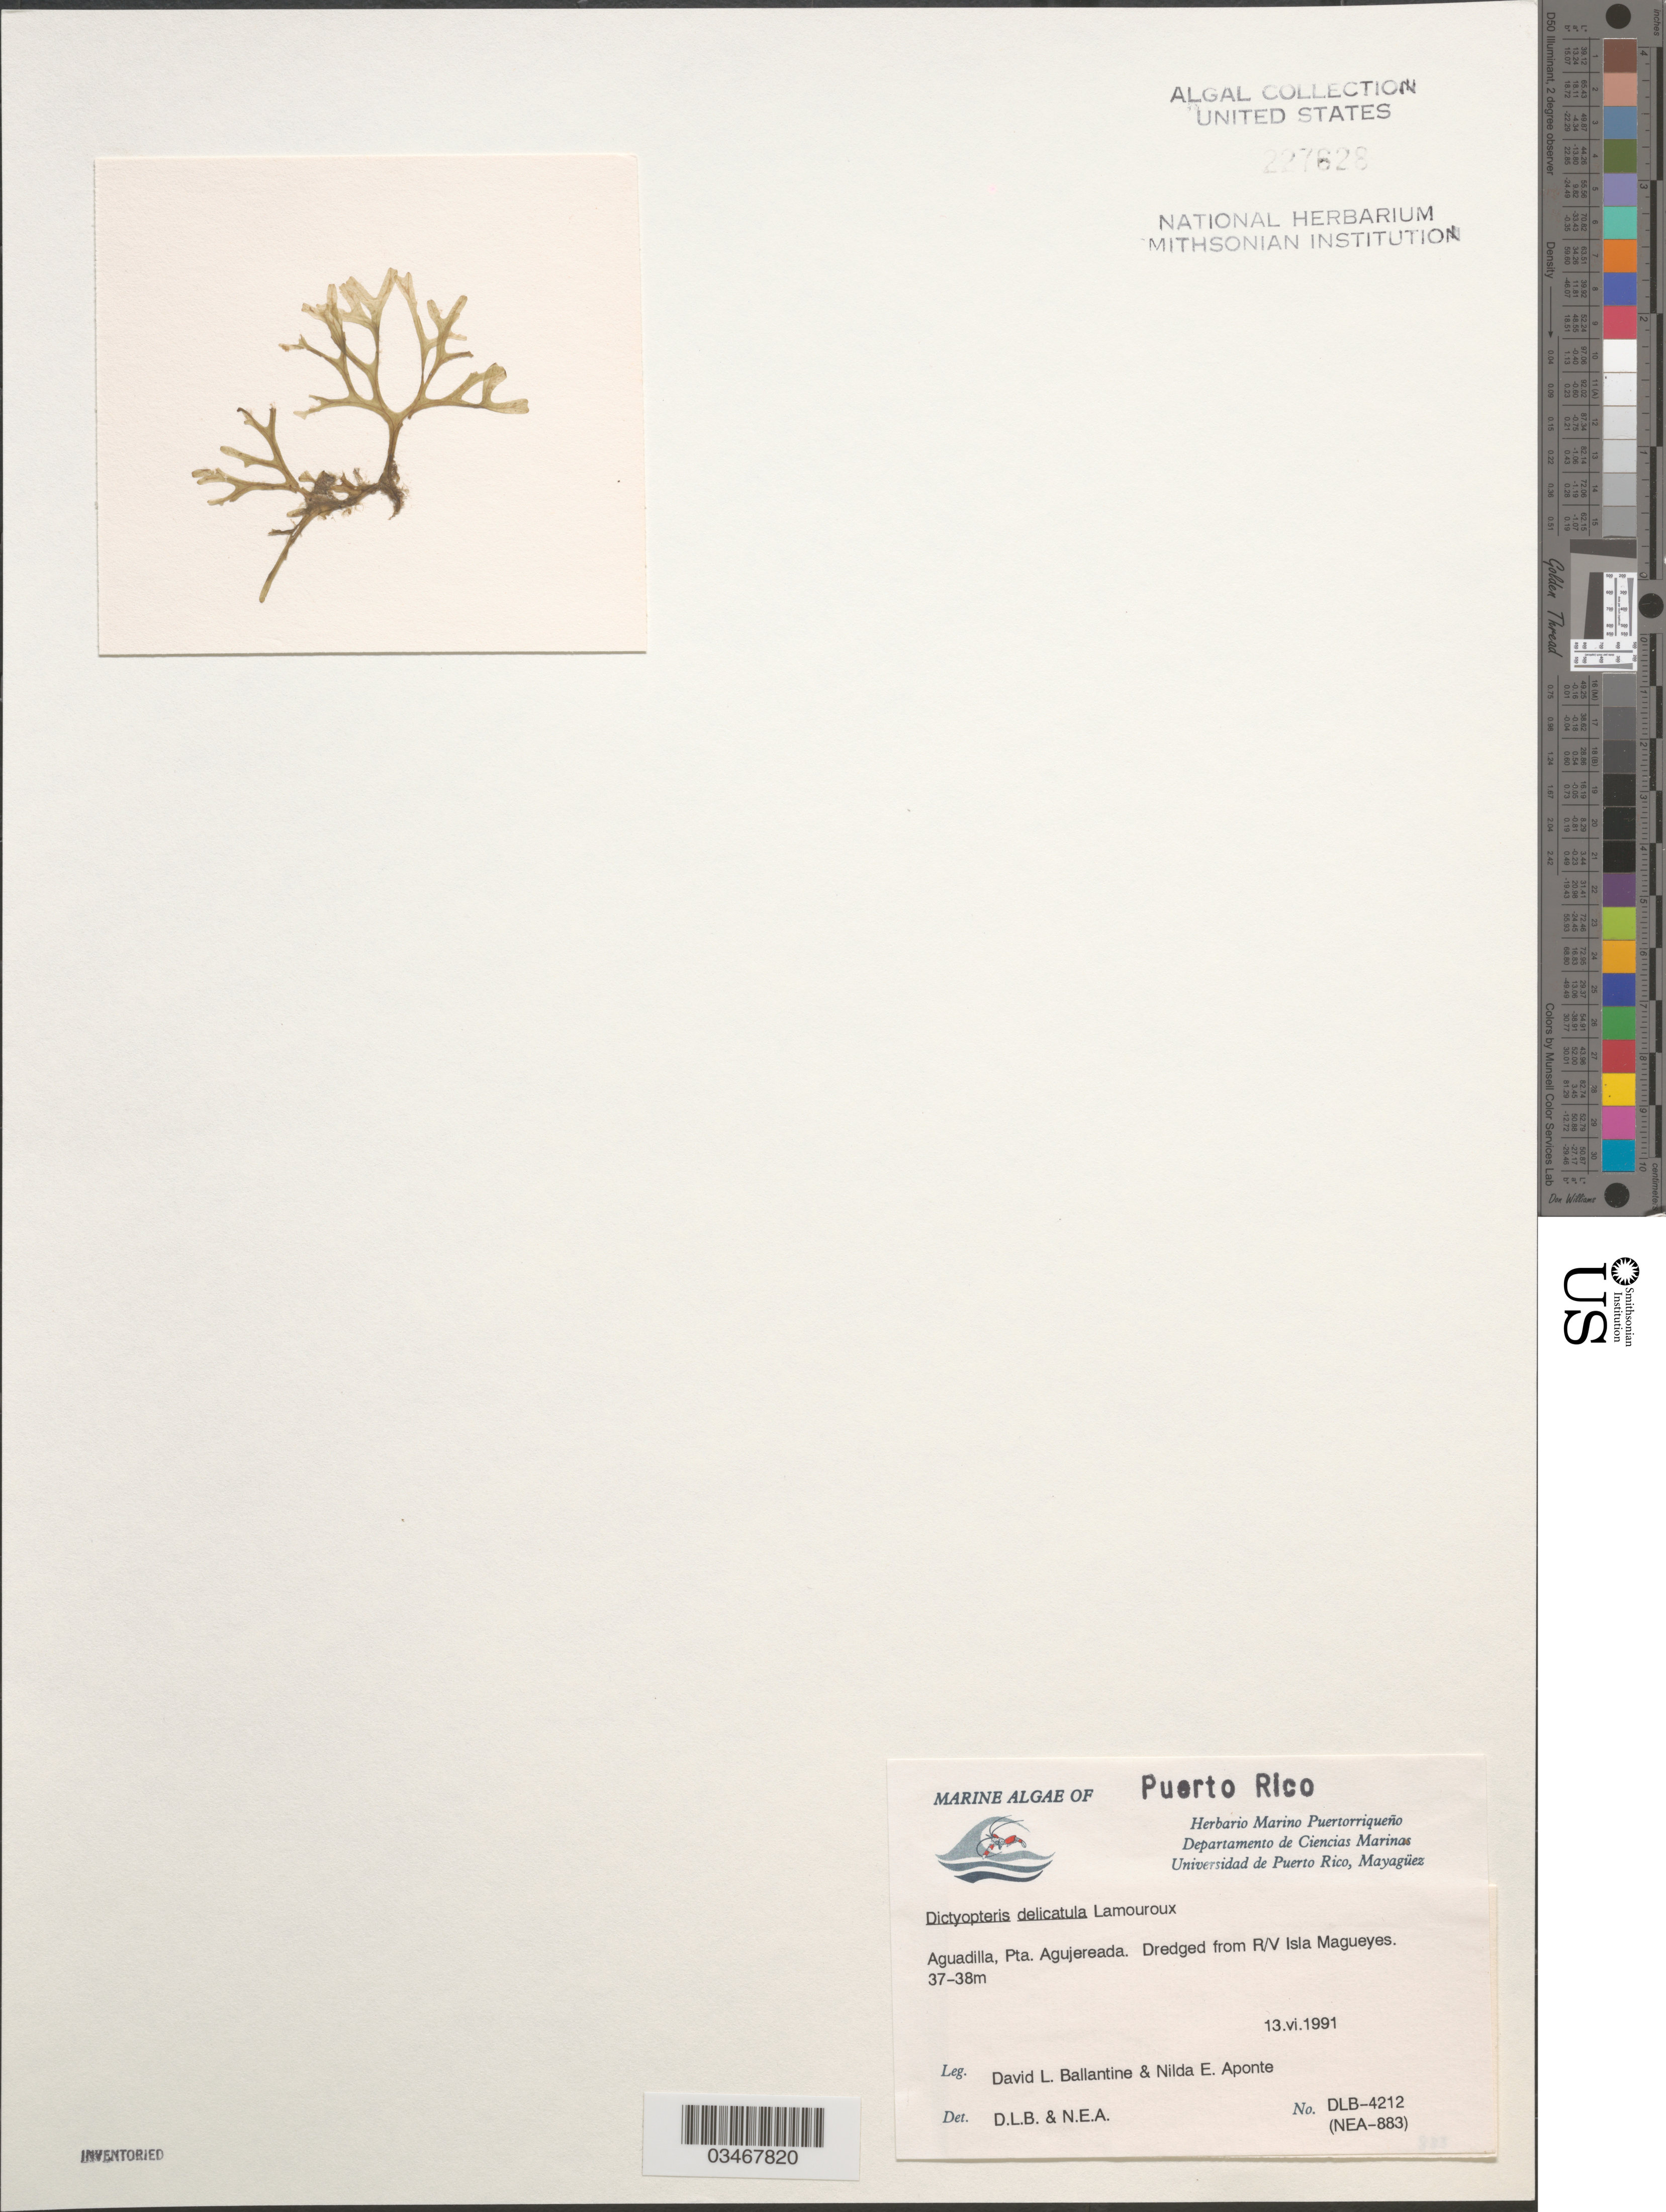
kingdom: Chromista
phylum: Ochrophyta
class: Phaeophyceae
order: Dictyotales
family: Dictyotaceae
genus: Dictyopteris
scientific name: Dictyopteris delicatula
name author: J.V.Lamouroux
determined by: Ballantine, D. L.; Aponte, N. E.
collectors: D.L. Ballantine & N. E. Aponte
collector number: DLB 4212, NEA 883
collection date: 1991-06-13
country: Puerto Rico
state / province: Aguadilla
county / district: Pta. Agujereada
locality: Dredged from R/V Isla Magueyes.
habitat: Dredged from R/V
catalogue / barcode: US 227628